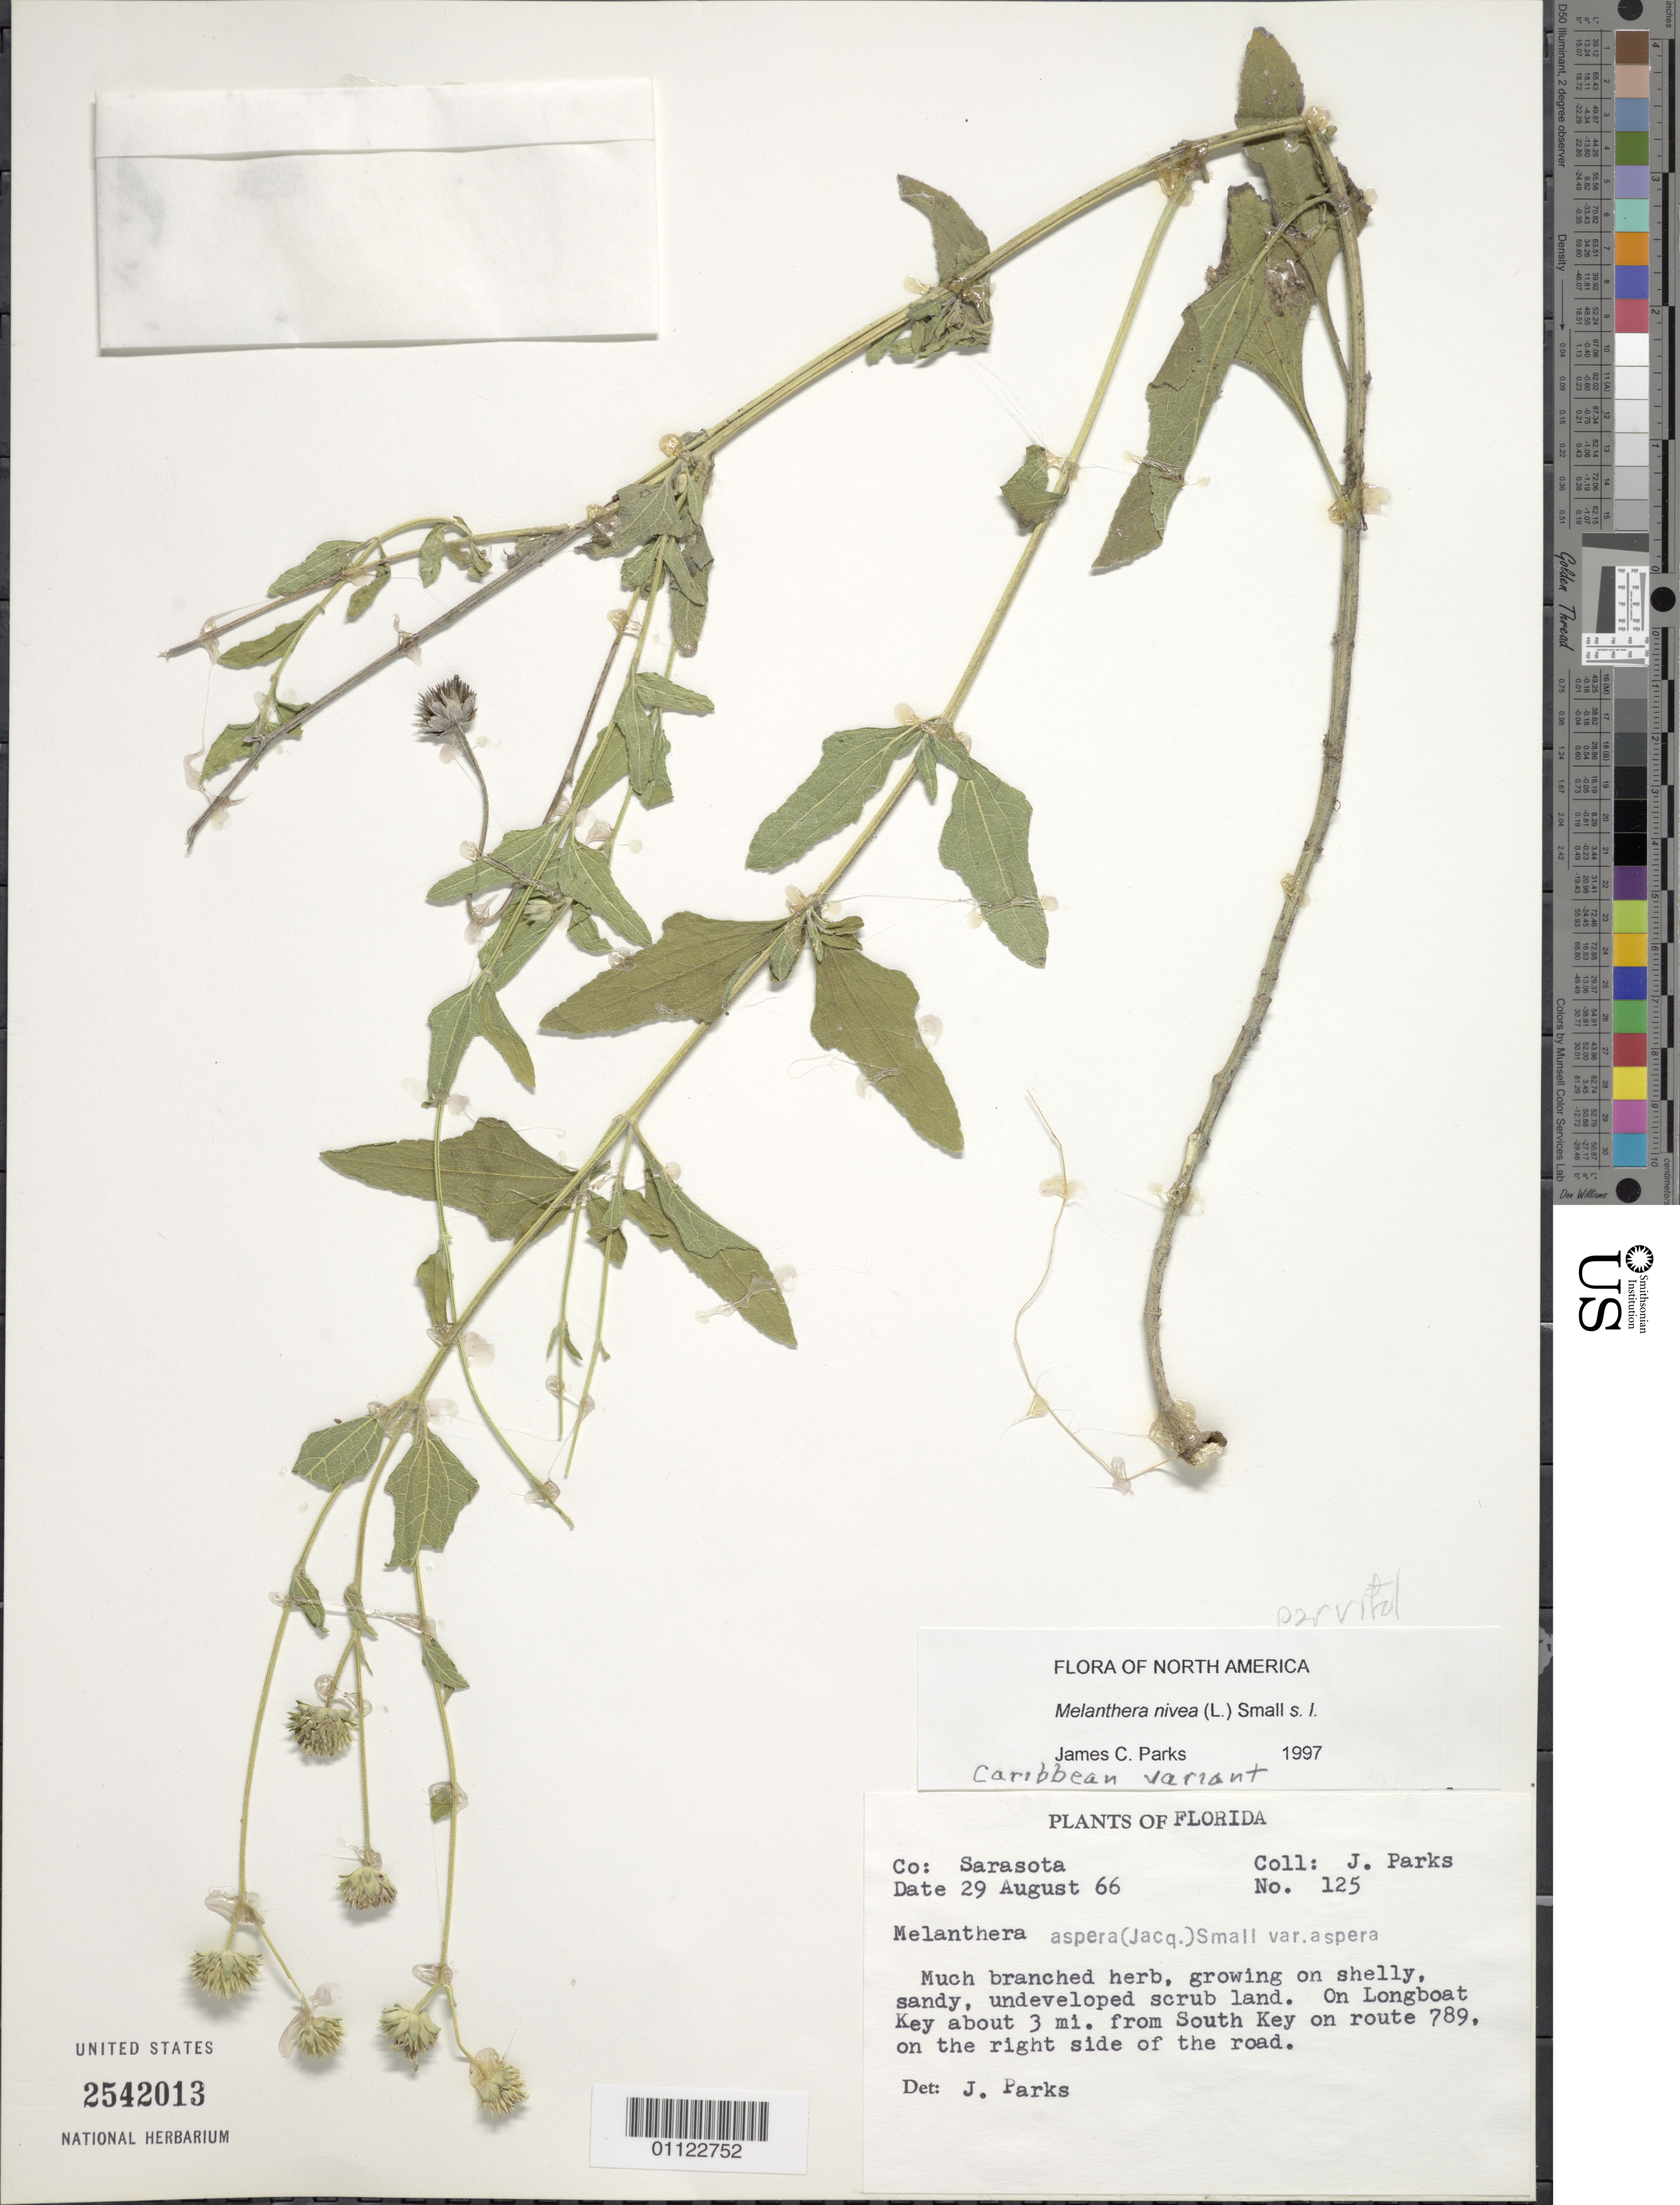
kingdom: Plantae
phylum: Tracheophyta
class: Magnoliopsida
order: Asterales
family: Asteraceae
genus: Melanthera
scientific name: Melanthera parvifolia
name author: Small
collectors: J. Parks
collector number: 125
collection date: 1966-08-29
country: United States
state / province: Florida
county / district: Sarasota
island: Longboat Key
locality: On Longboat Key ca 3 mi from South Key on Rt 789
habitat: right side of road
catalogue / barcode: US 2542013